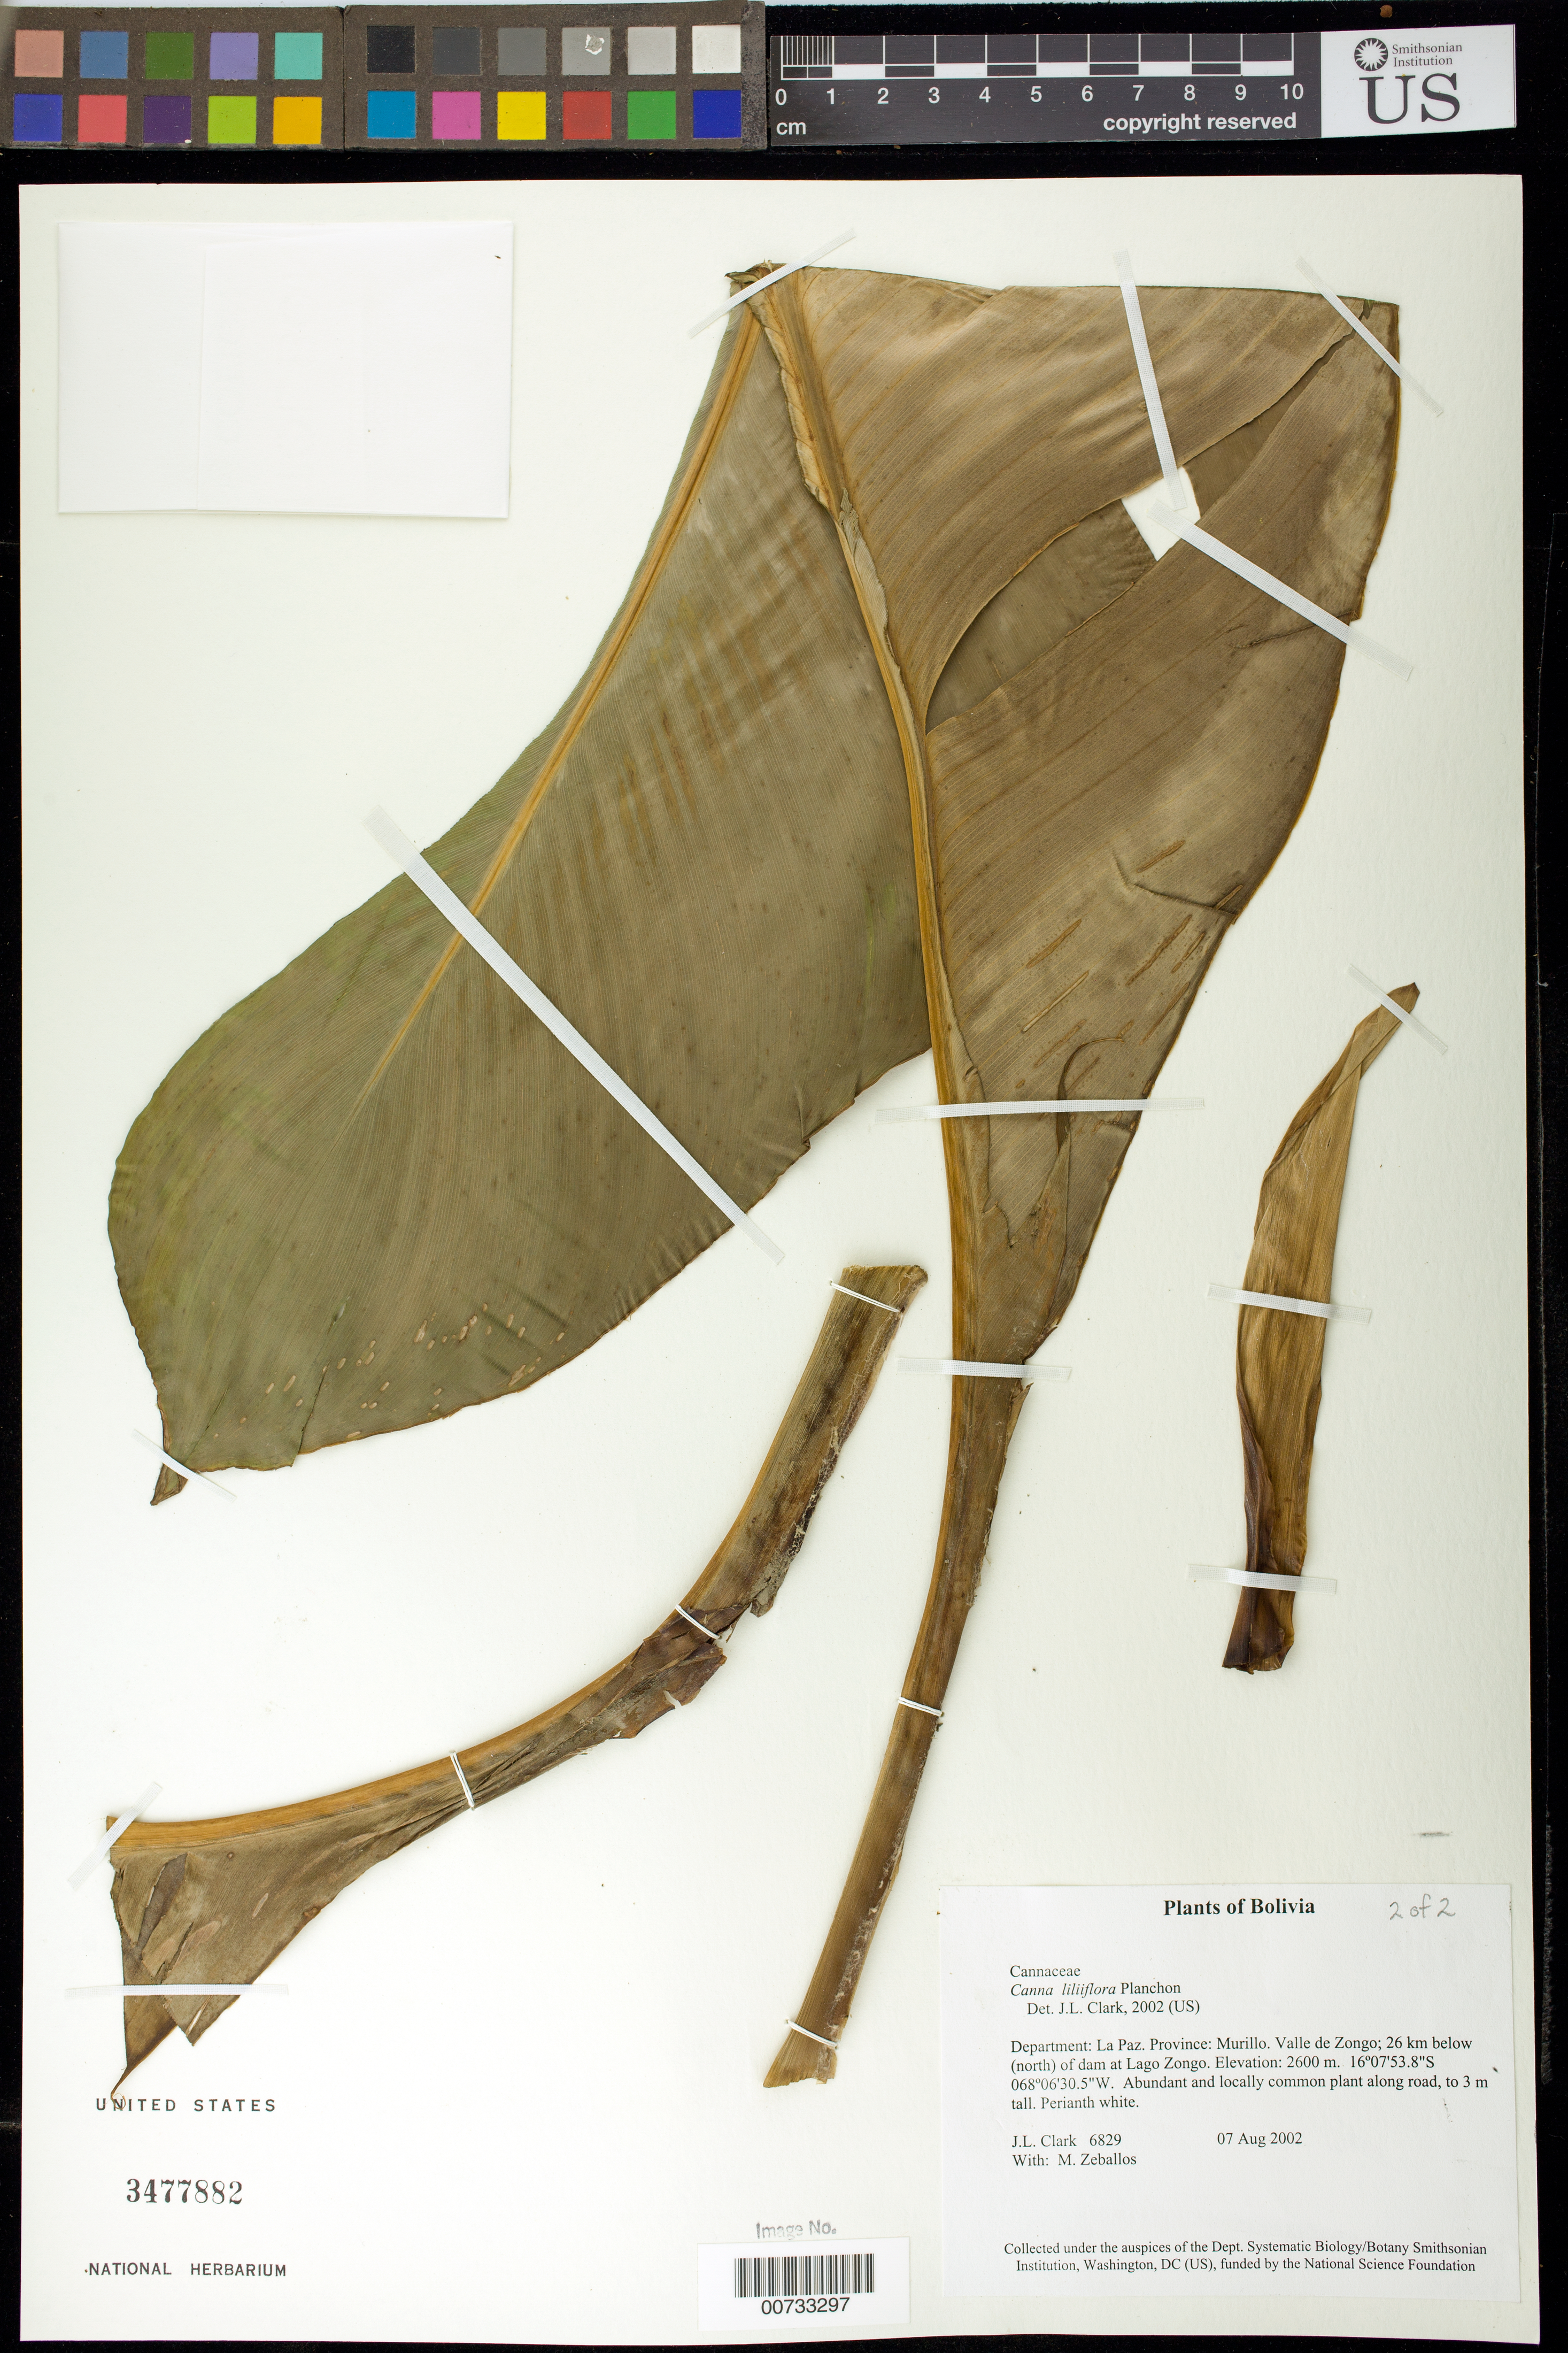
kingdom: Plantae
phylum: Tracheophyta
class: Liliopsida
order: Zingiberales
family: Cannaceae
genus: Canna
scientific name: Canna liliiflora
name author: Warsz. ex Planch.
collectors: J. L. Clark & M. Zeballos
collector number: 6829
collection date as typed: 07 Aug 2002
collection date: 2002-08-07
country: Bolivia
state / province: La Paz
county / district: Murillo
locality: Valle de Zongo; 26 km below (north) of dam at Lago Zongo.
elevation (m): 2600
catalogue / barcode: US 3477882